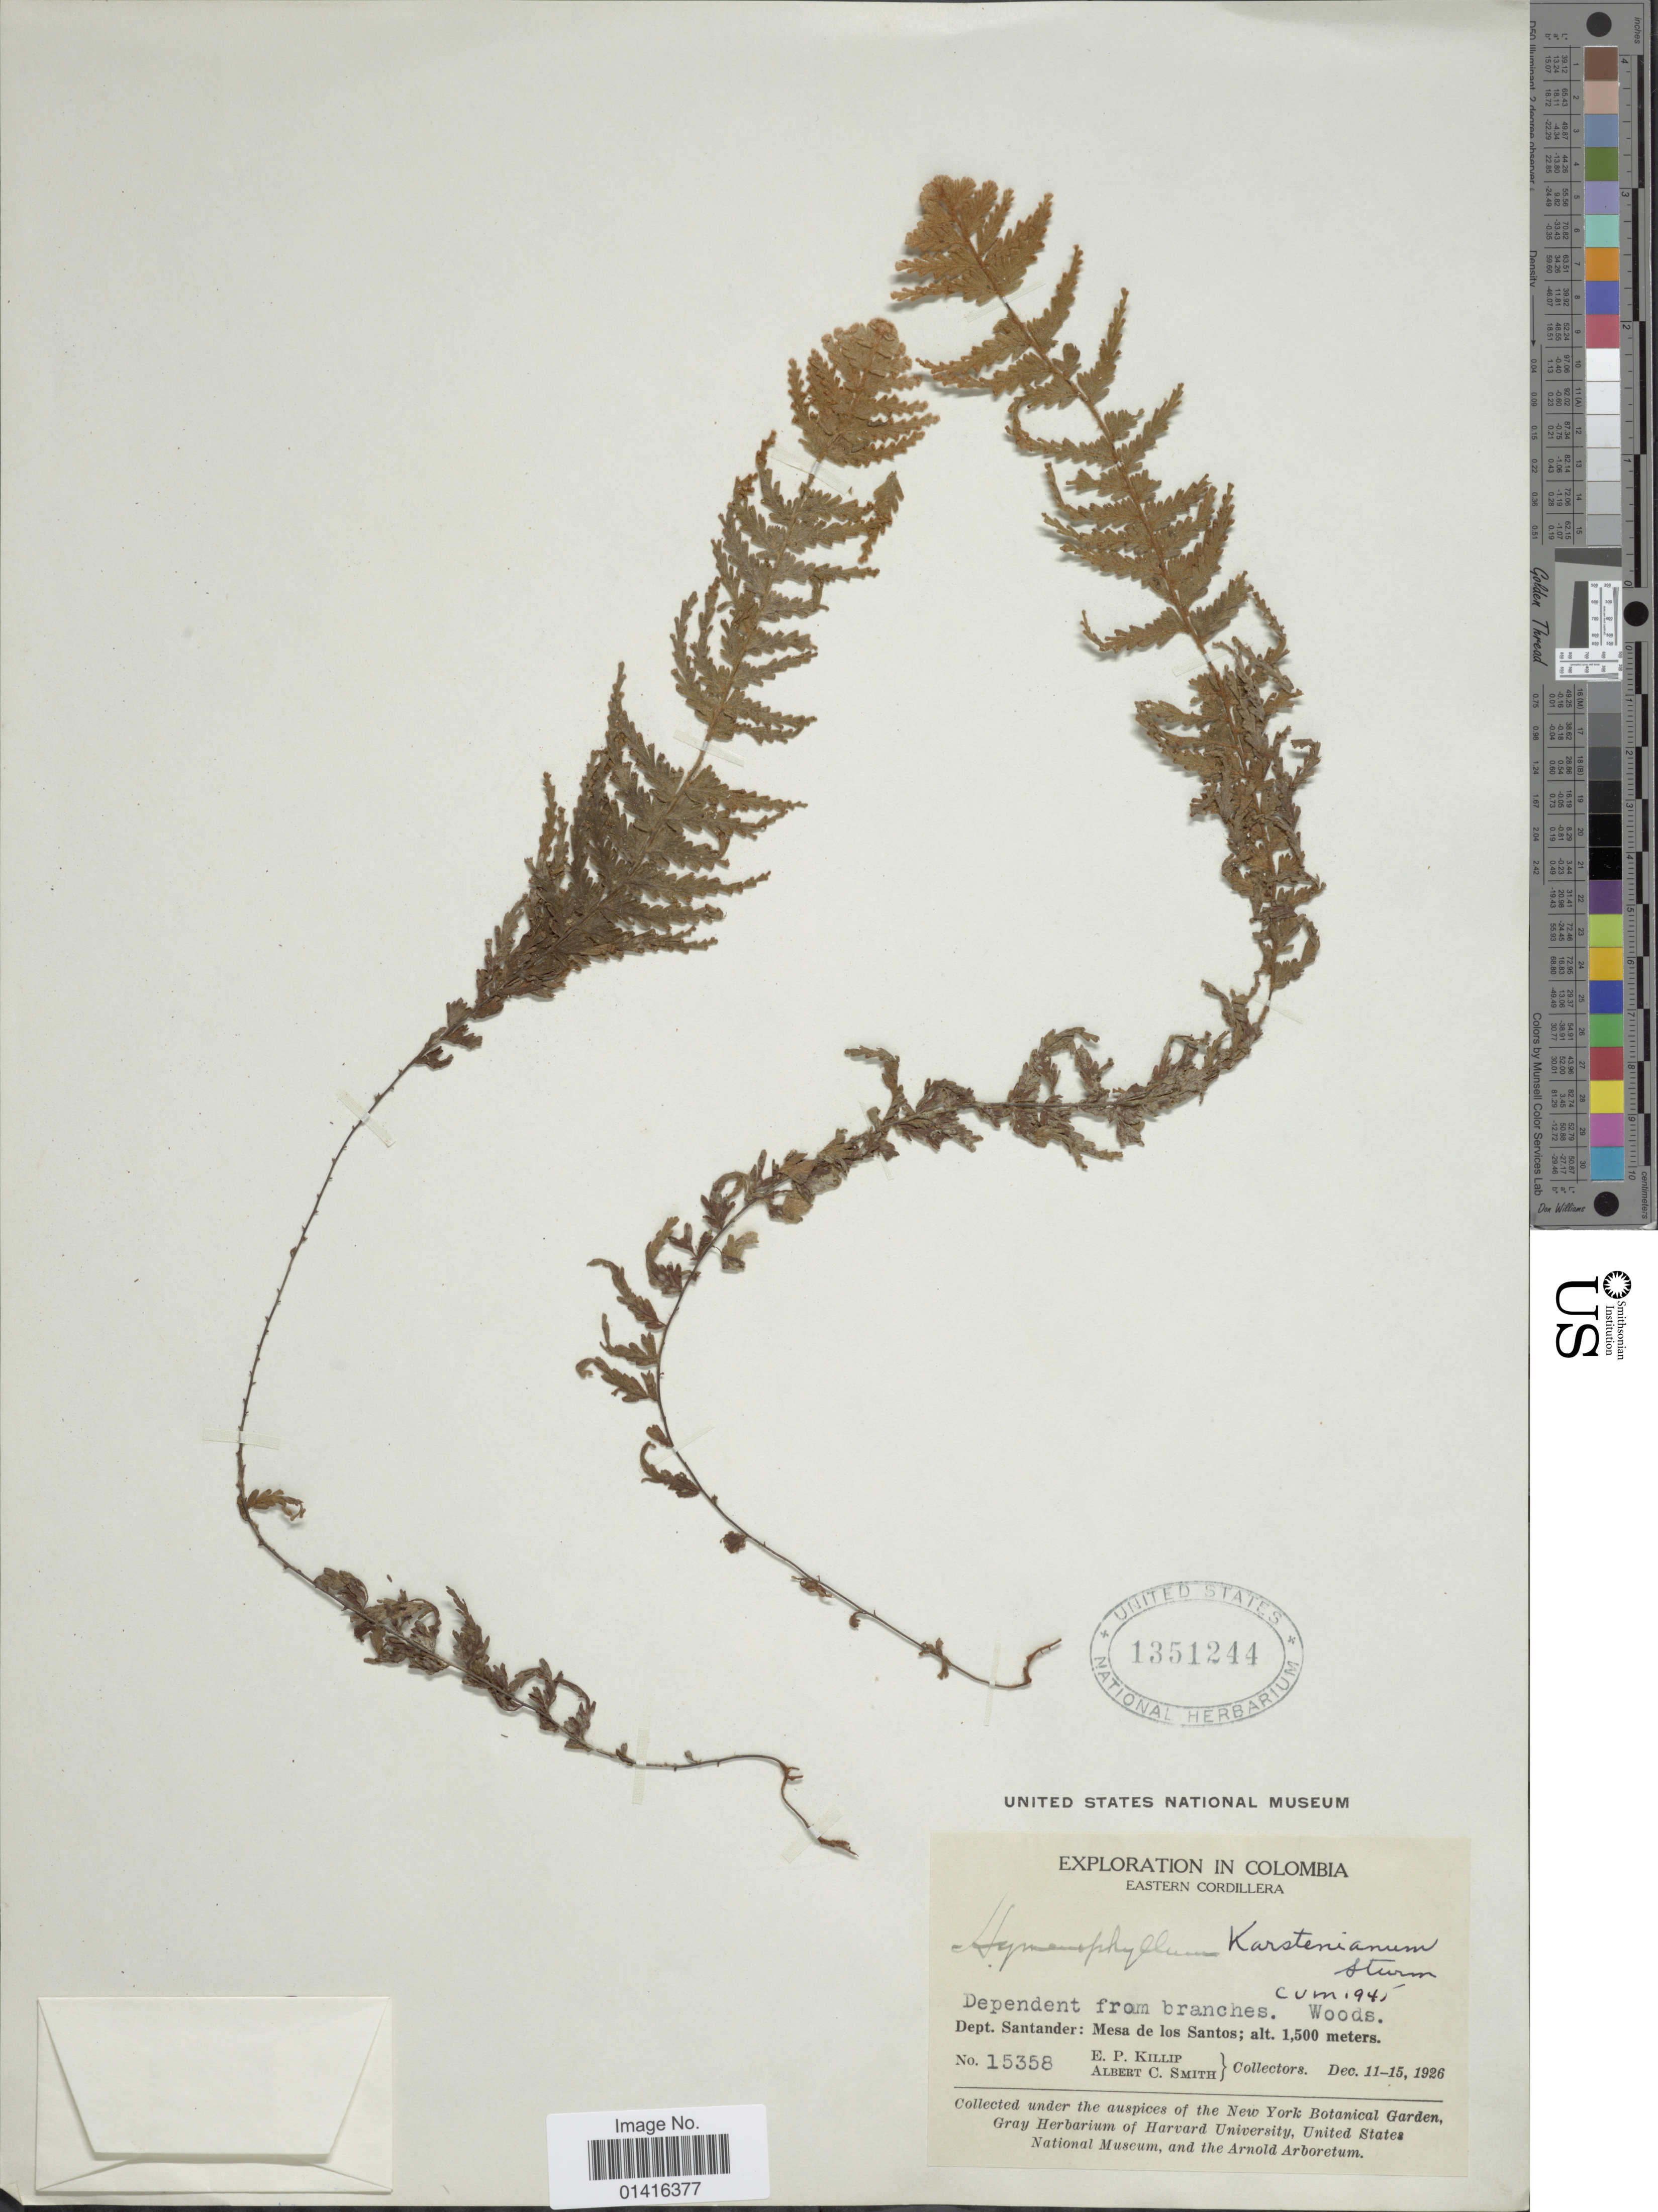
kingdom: Plantae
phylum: Tracheophyta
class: Polypodiopsida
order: Hymenophyllales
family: Hymenophyllaceae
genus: Hymenophyllum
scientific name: Hymenophyllum karstenianum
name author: J.W. Sturm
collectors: E. P. Killip & A. C. Smith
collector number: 15358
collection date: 1926-12-11/1926-12-15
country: Colombia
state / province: Santander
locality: Eastern Cordillera. Mesa de los Santos.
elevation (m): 1500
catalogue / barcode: US 1351244